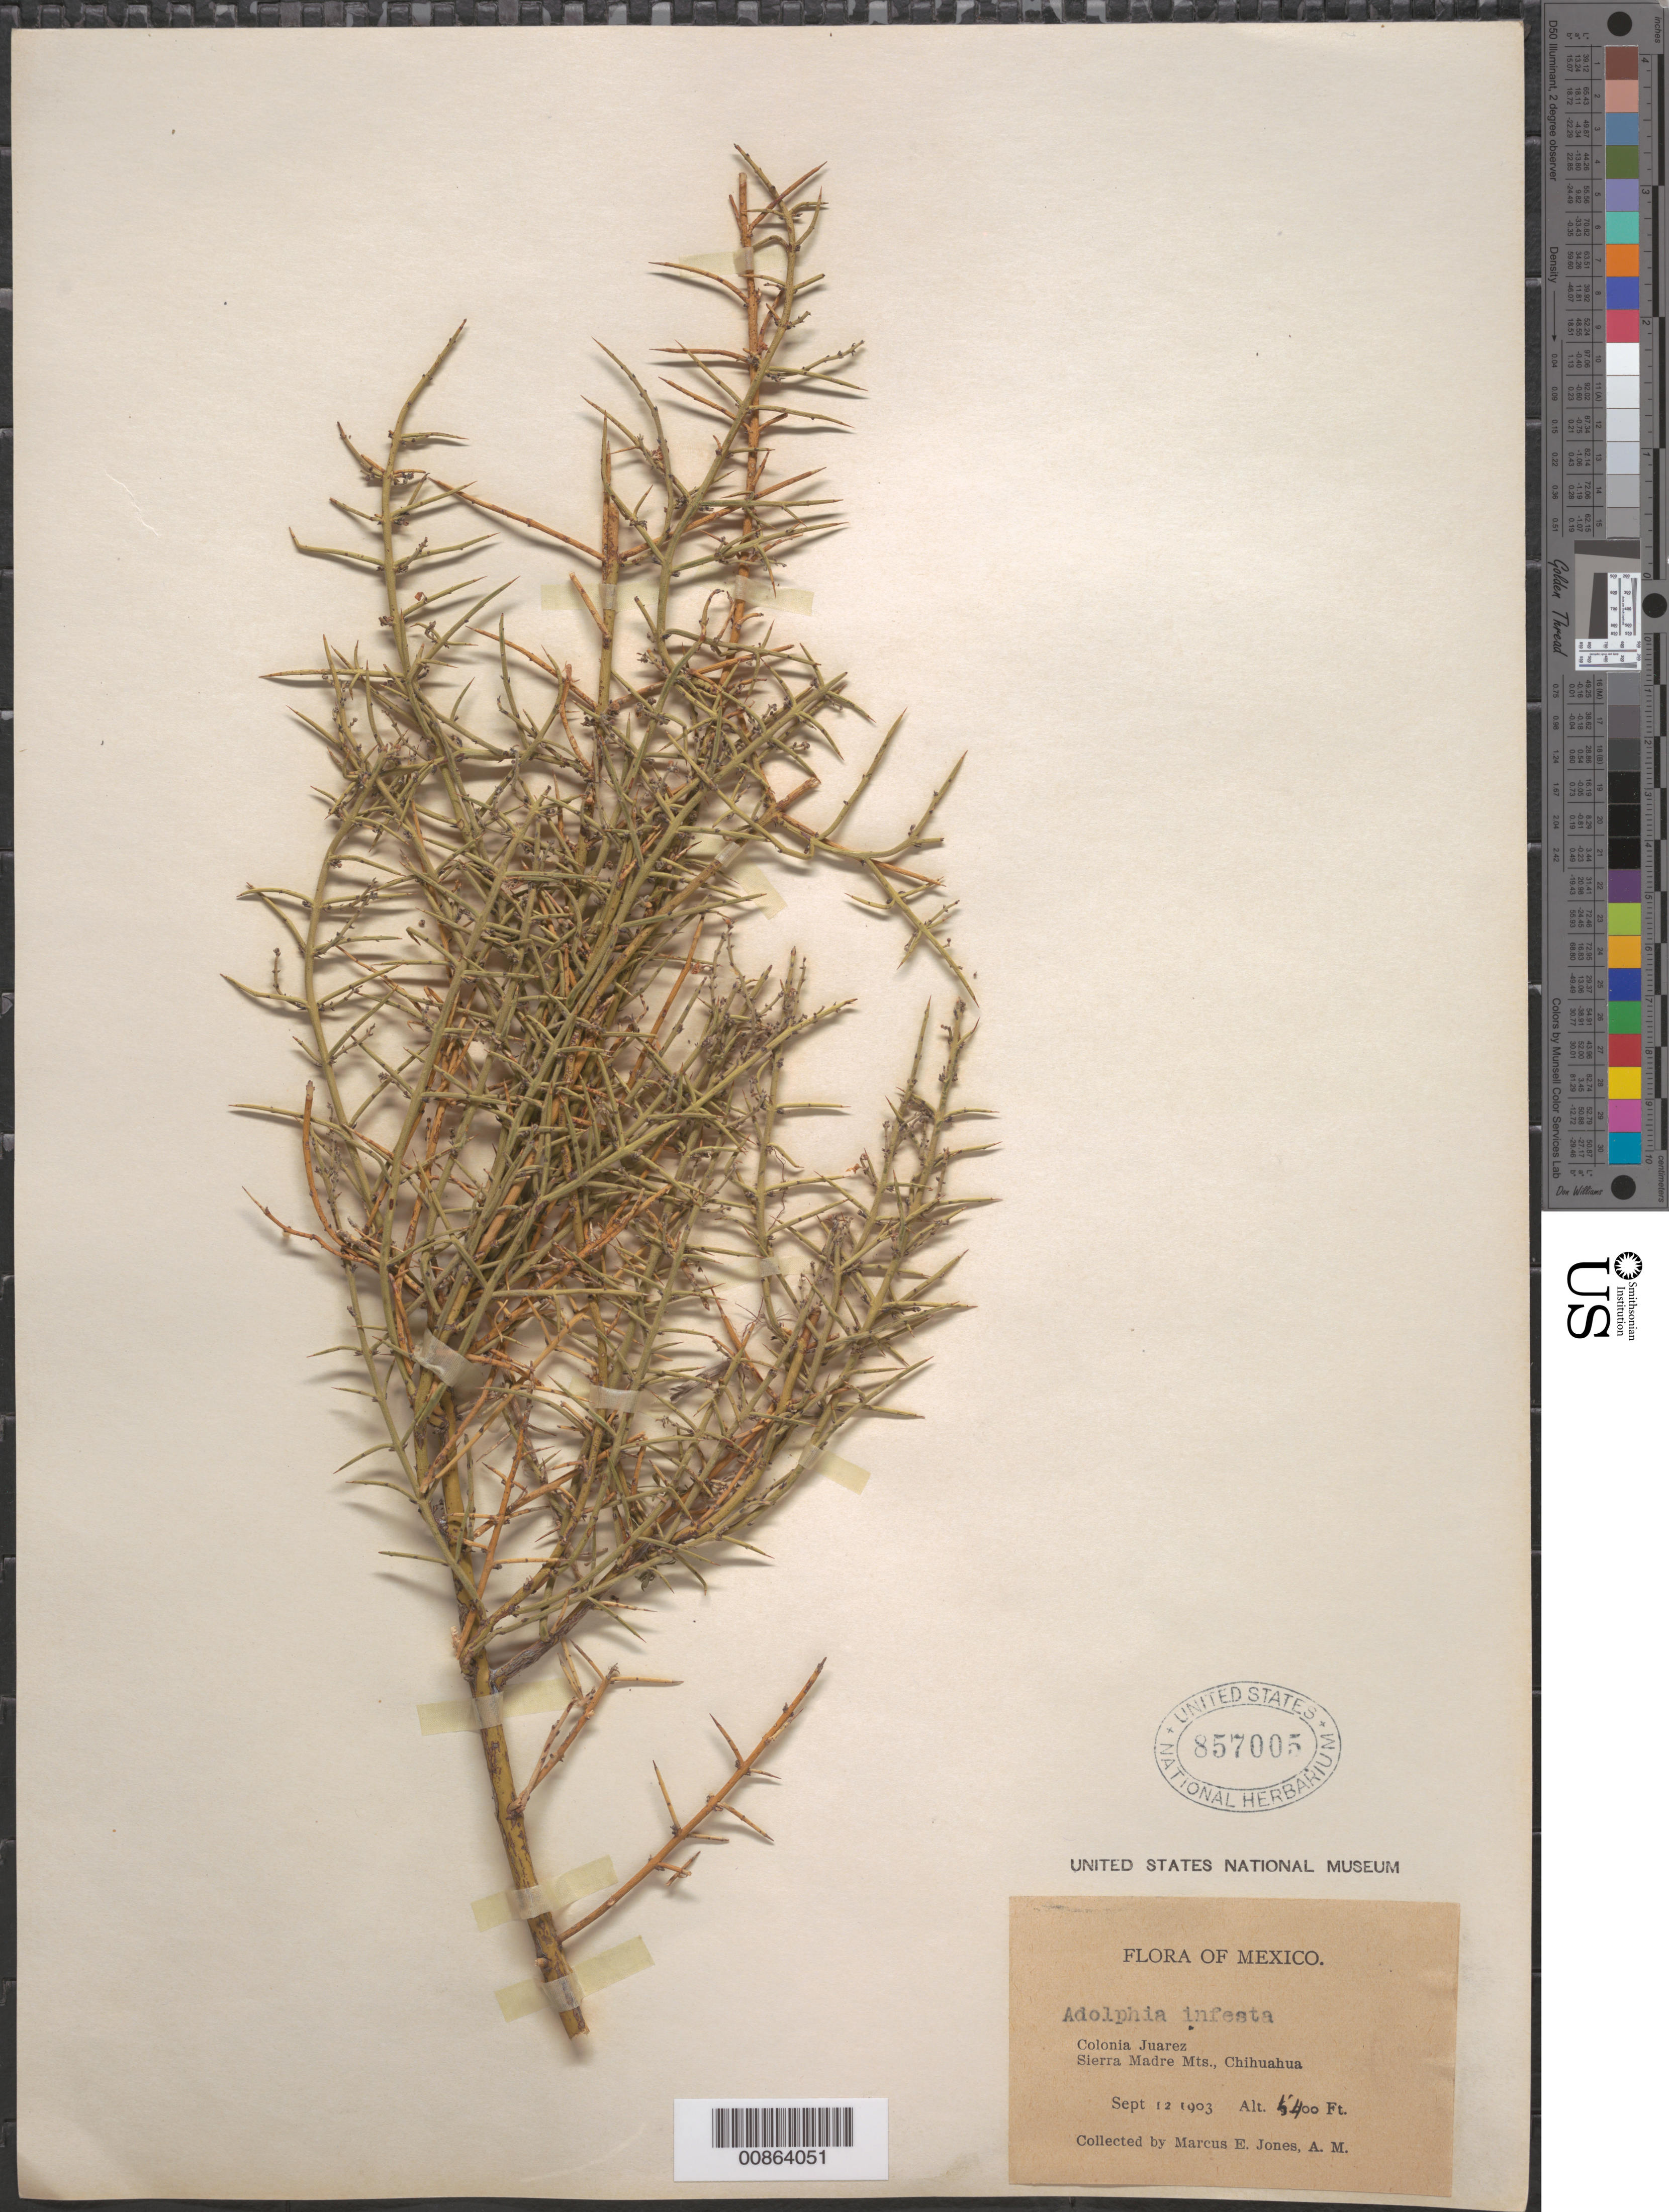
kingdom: Plantae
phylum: Tracheophyta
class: Magnoliopsida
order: Rosales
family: Rhamnaceae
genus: Adolphia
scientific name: Adolphia infesta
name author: (Kunth) Meisn.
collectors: M. E. Jones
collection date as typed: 12 Sep 1903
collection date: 1903-09-12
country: Mexico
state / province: Chihuahua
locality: Colonia Juárez, Sierra Madre Mts., Chihuahua.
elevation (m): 1646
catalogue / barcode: US 857005